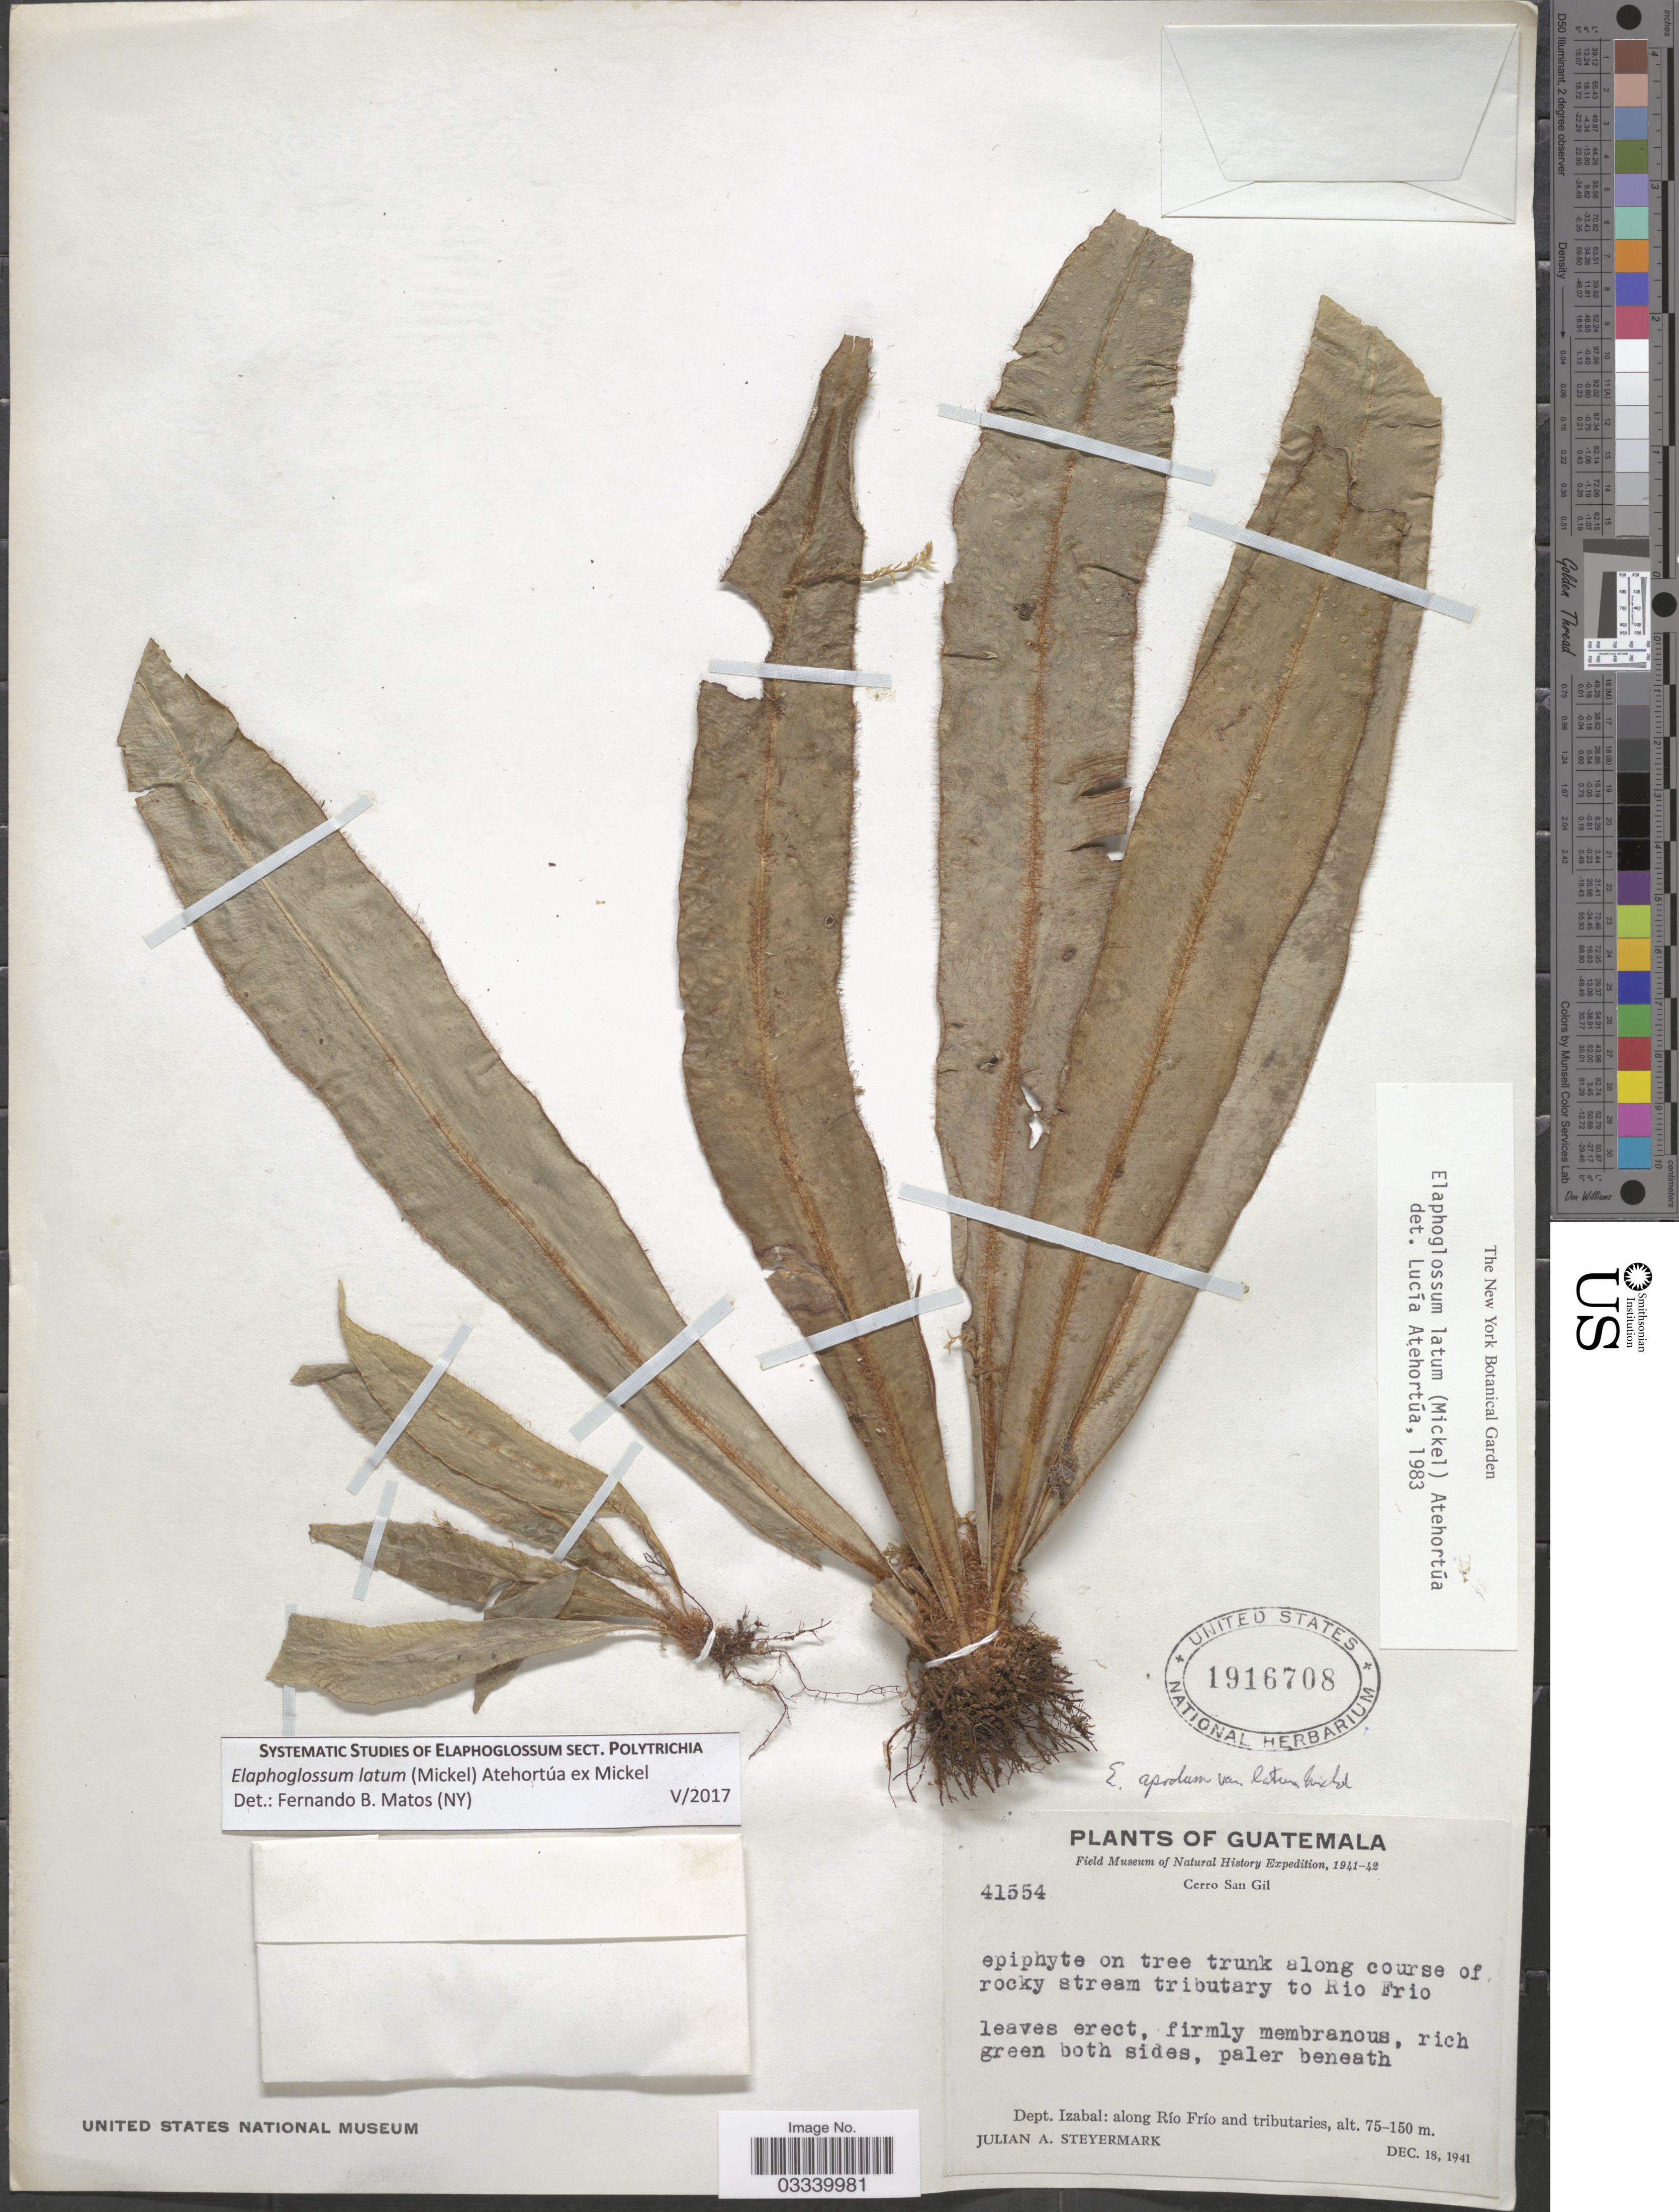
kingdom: Plantae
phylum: Tracheophyta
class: Polypodiopsida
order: Polypodiales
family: Dryopteridaceae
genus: Elaphoglossum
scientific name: Elaphoglossum latum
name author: (Mickel) Atehortúa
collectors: J. Steyermark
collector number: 41554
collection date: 1941-12-18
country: Guatemala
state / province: Izabal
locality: Along course of rocky stream tributary to Rio Frio. Dept. Izabal: along Río Frío and tributaries.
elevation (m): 75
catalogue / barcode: US 1916708